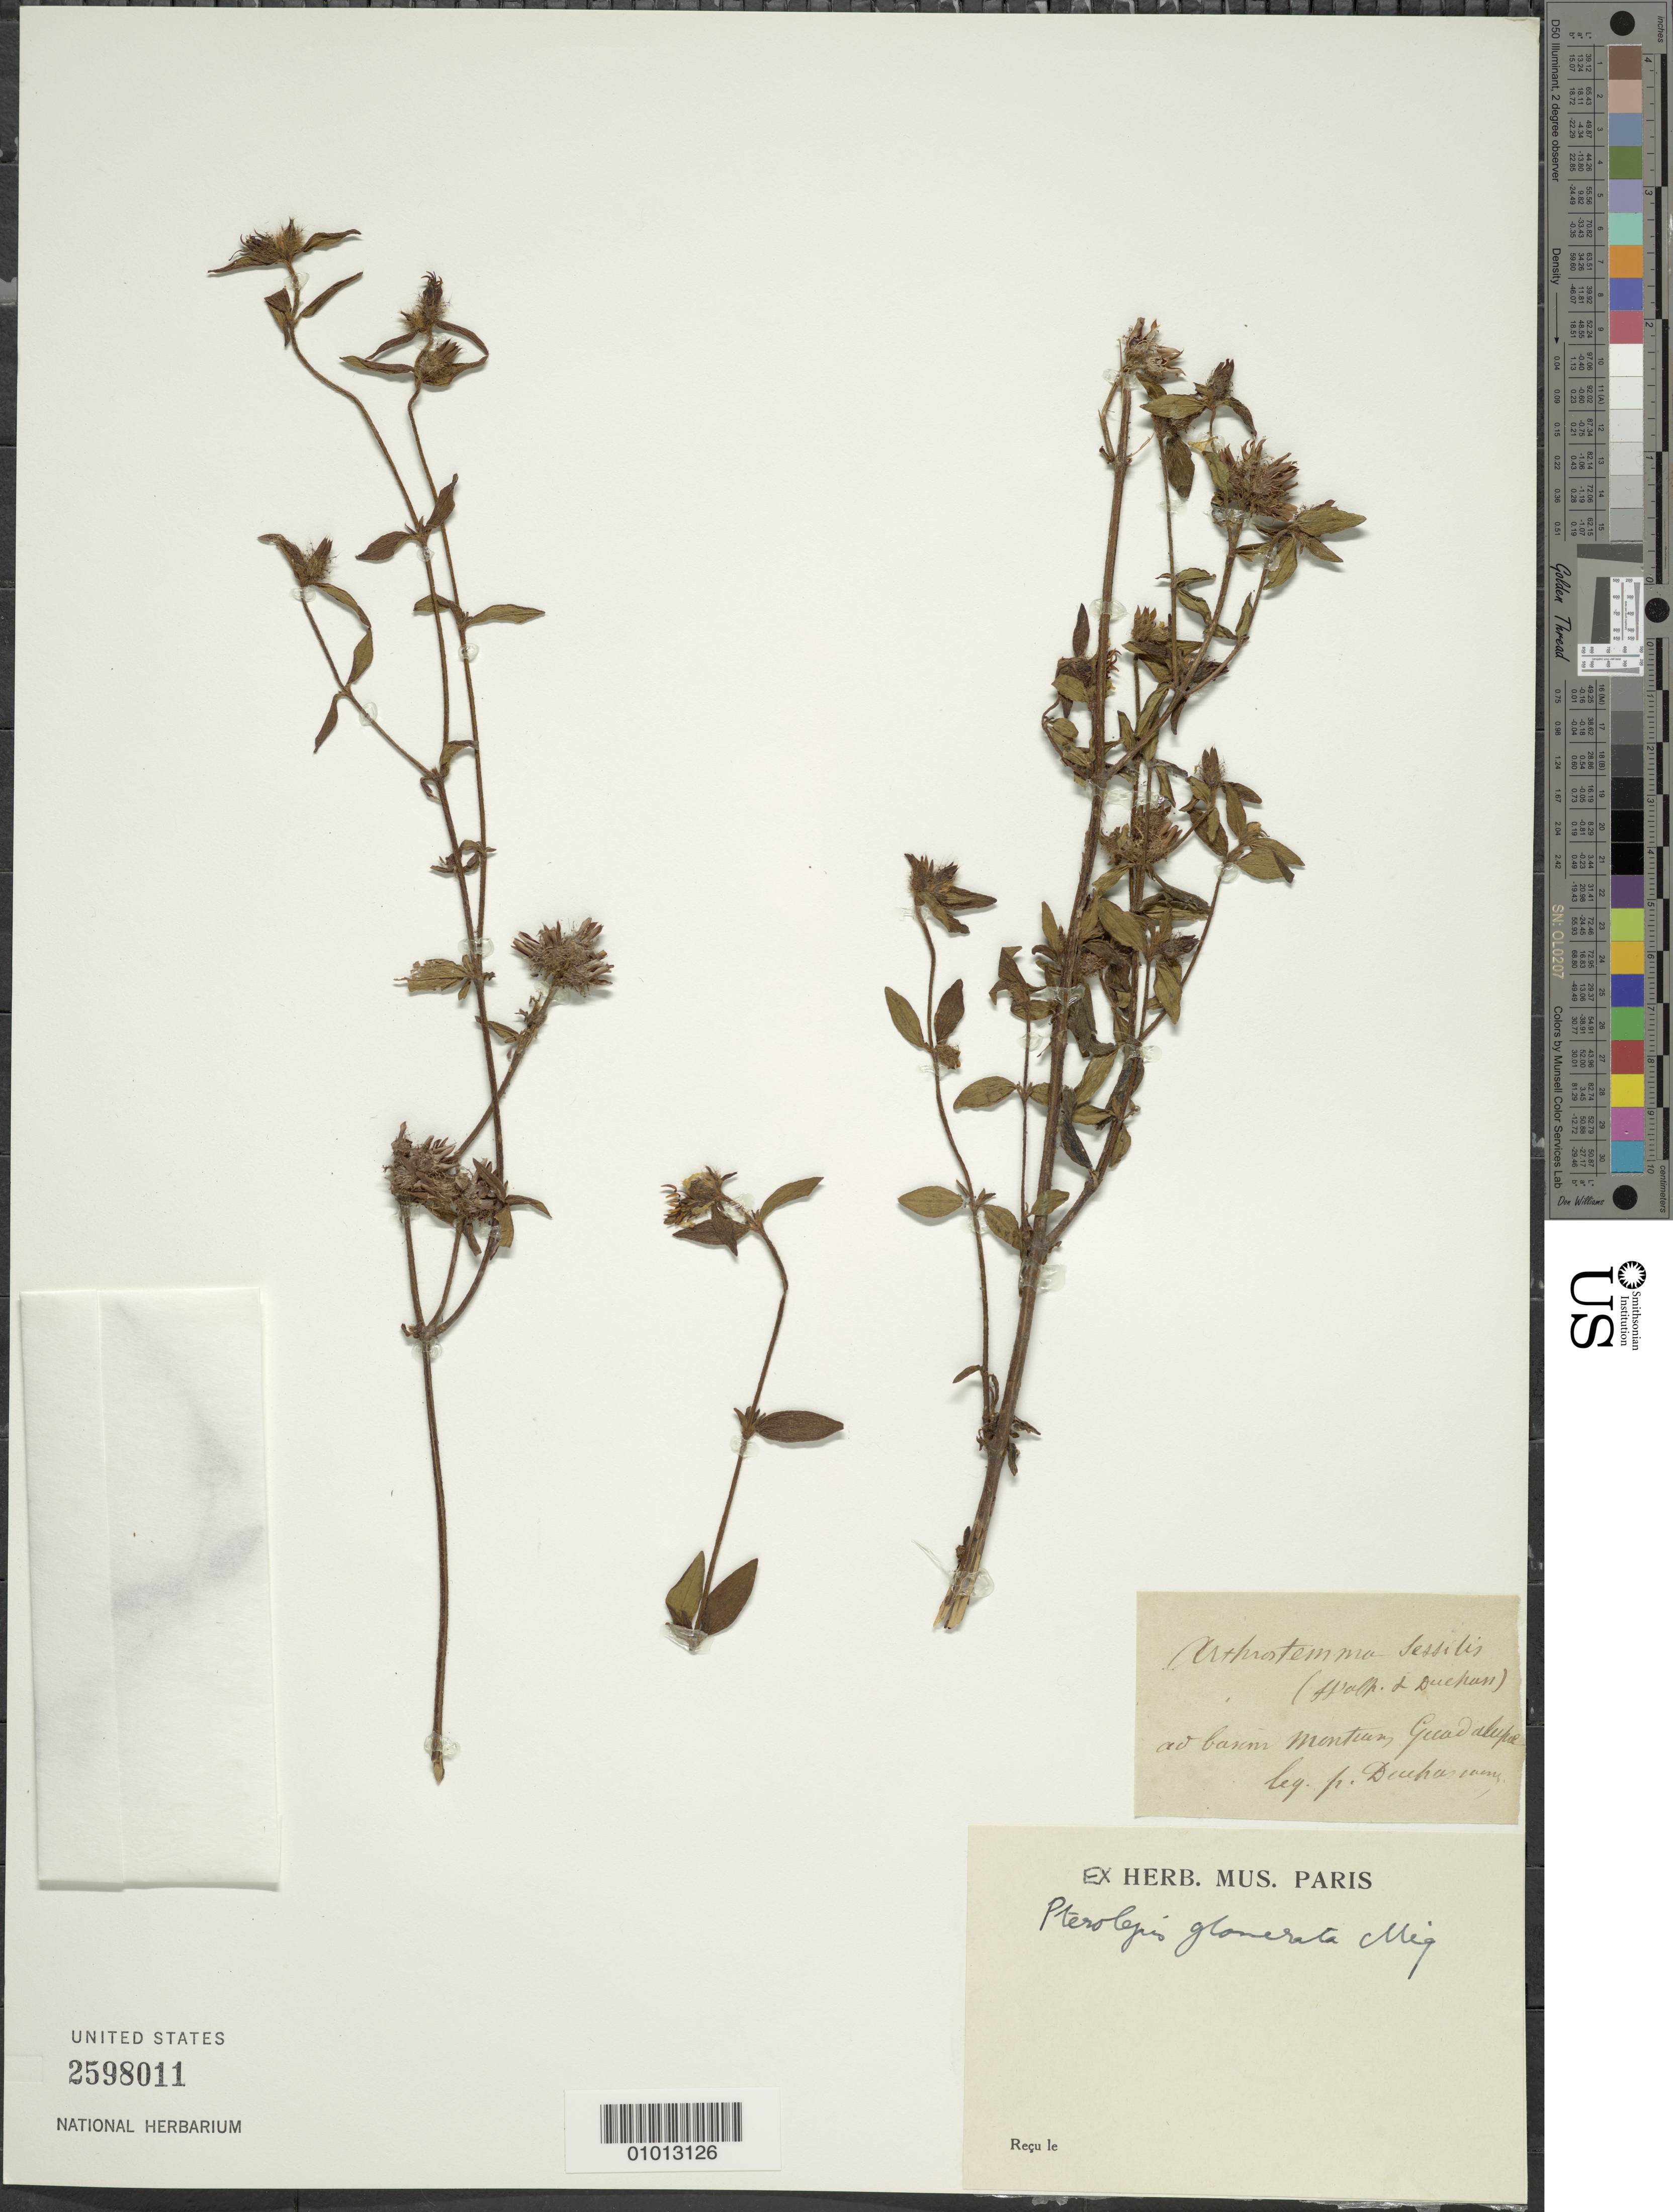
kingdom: Plantae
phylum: Tracheophyta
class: Magnoliopsida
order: Myrtales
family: Melastomataceae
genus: Pterolepis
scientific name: Pterolepis glomerata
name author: (Rottb.) Miq.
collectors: -. Duchasamy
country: Guadeloupe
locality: Ad basim Monteum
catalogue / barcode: US 2598011